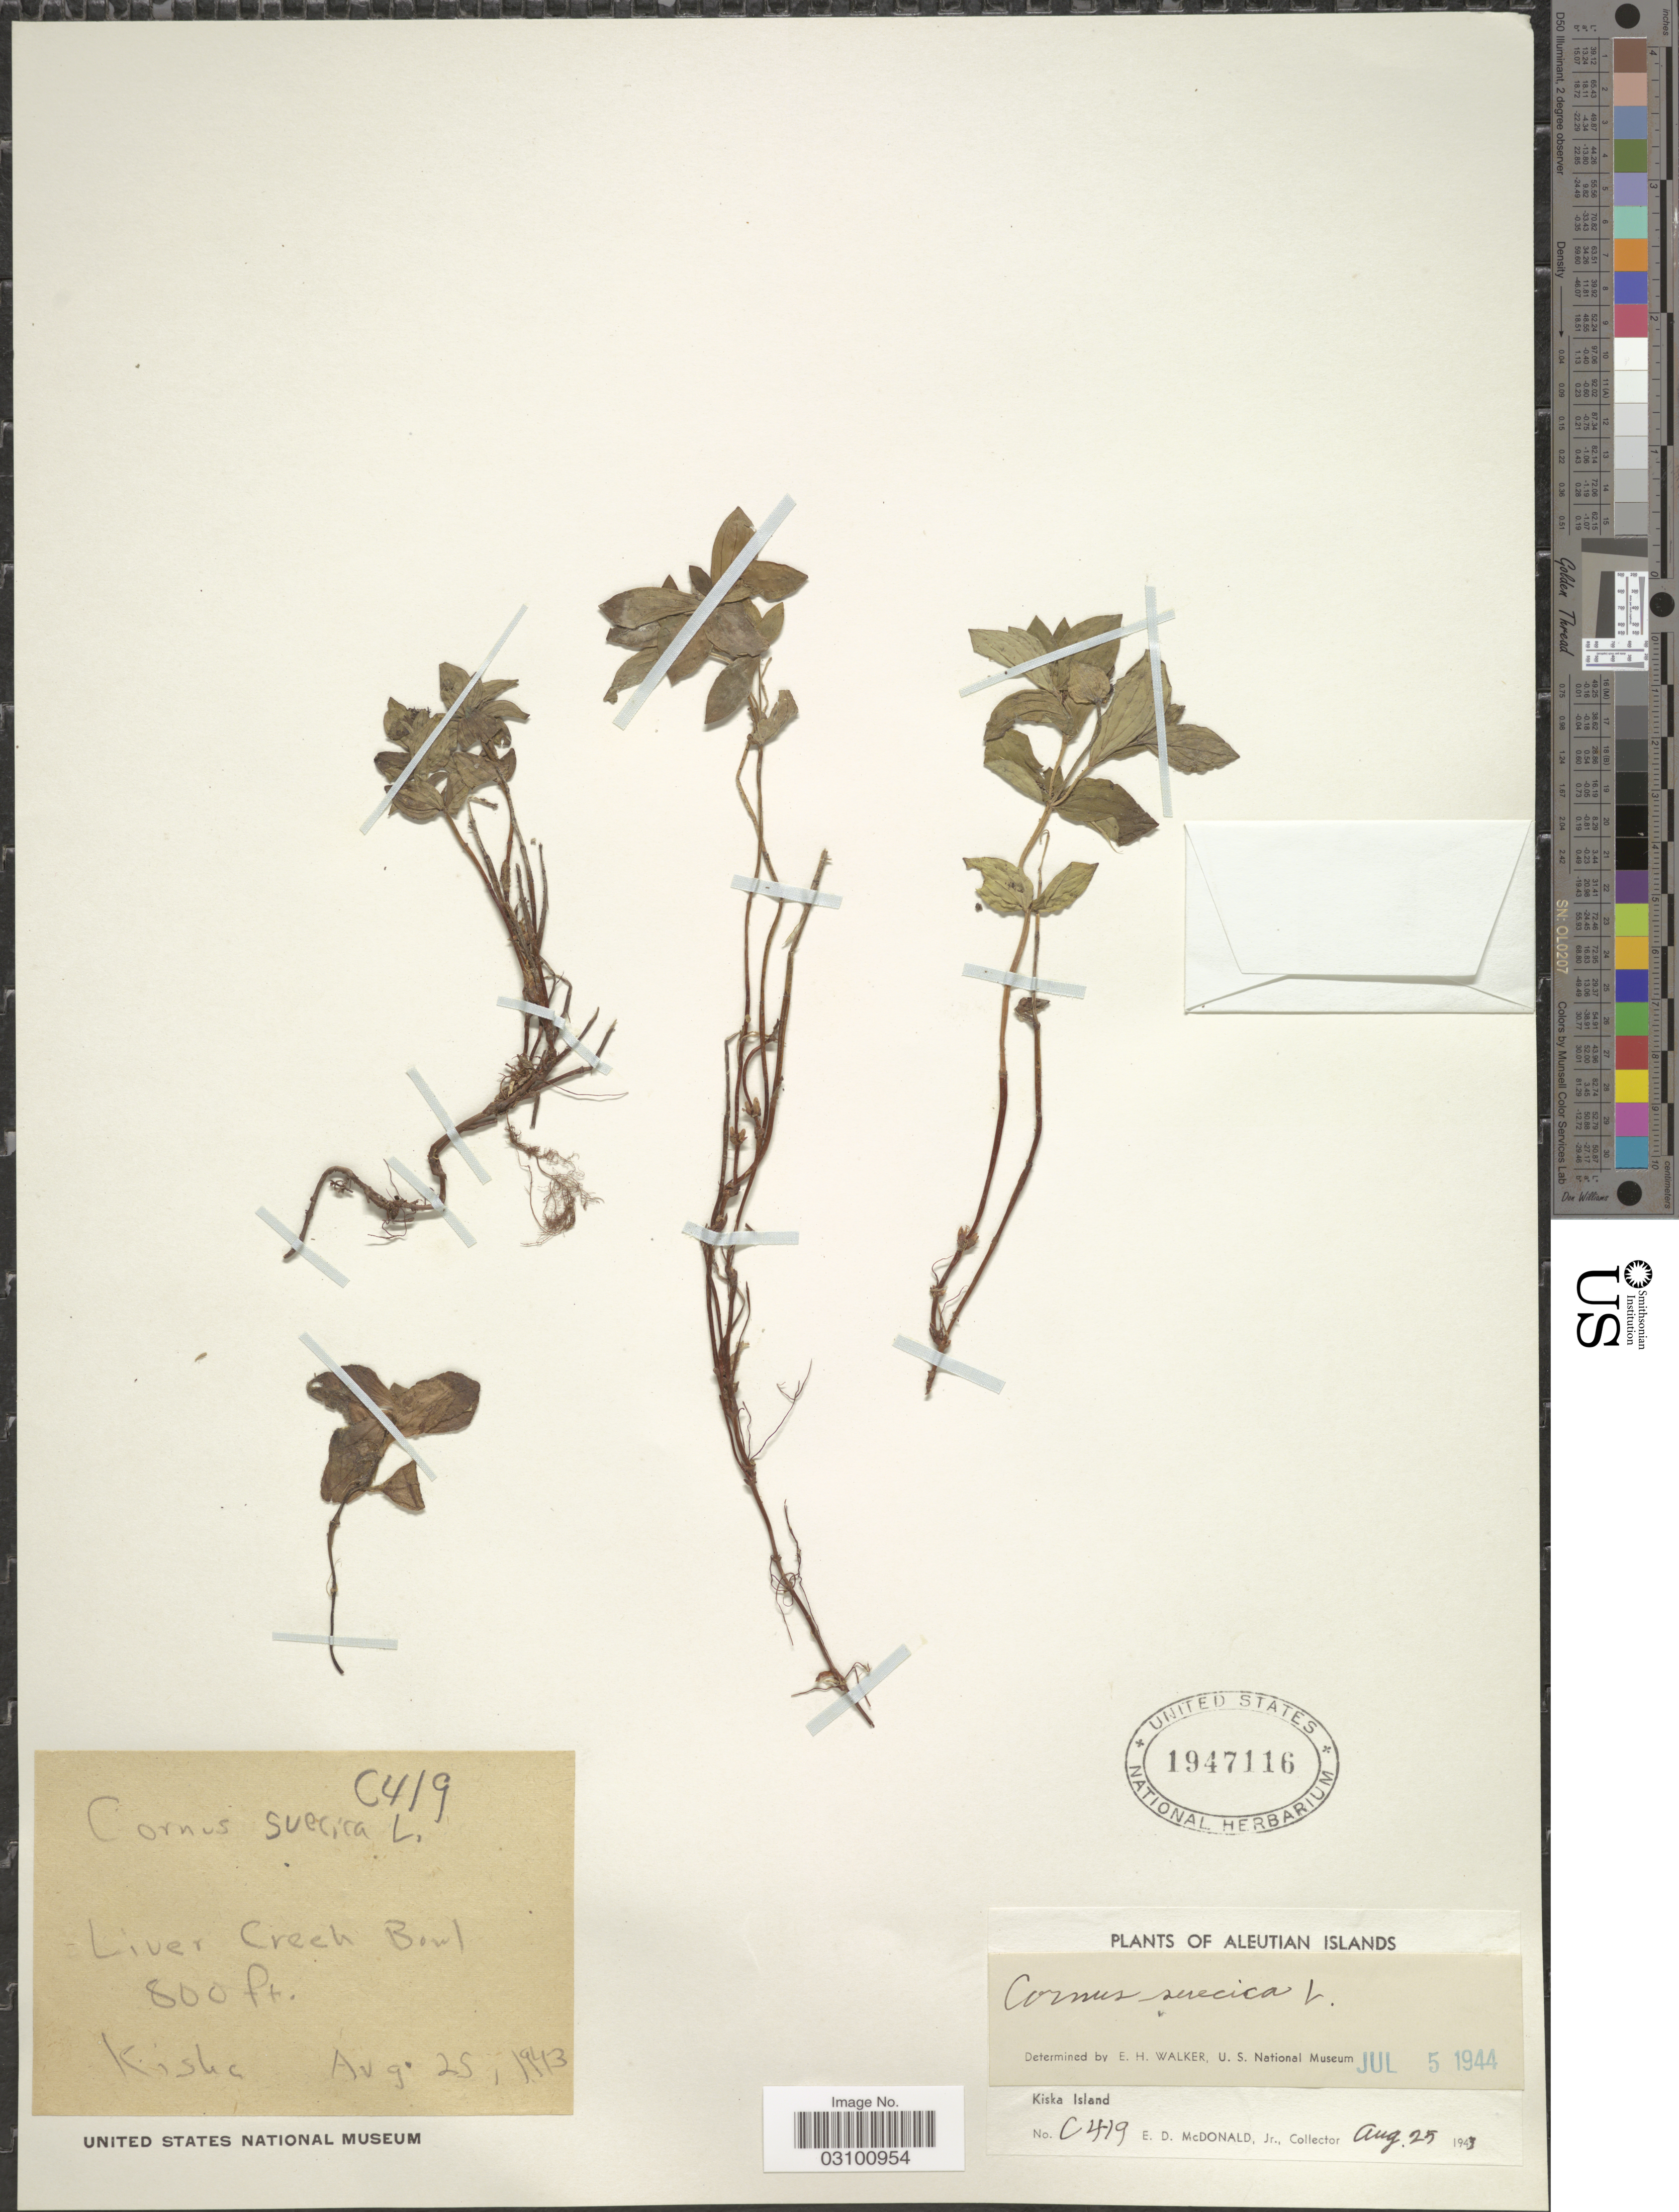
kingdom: Plantae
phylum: Tracheophyta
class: Magnoliopsida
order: Cornales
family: Cornaceae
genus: Cornus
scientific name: Cornus suecica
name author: L.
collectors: E. D. McDonald Jr.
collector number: C419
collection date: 1943-08-25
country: United States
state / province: Alaska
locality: Aleutian Islands. Kiska Island. Liver Creek Bowl.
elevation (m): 244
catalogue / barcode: US 1947116